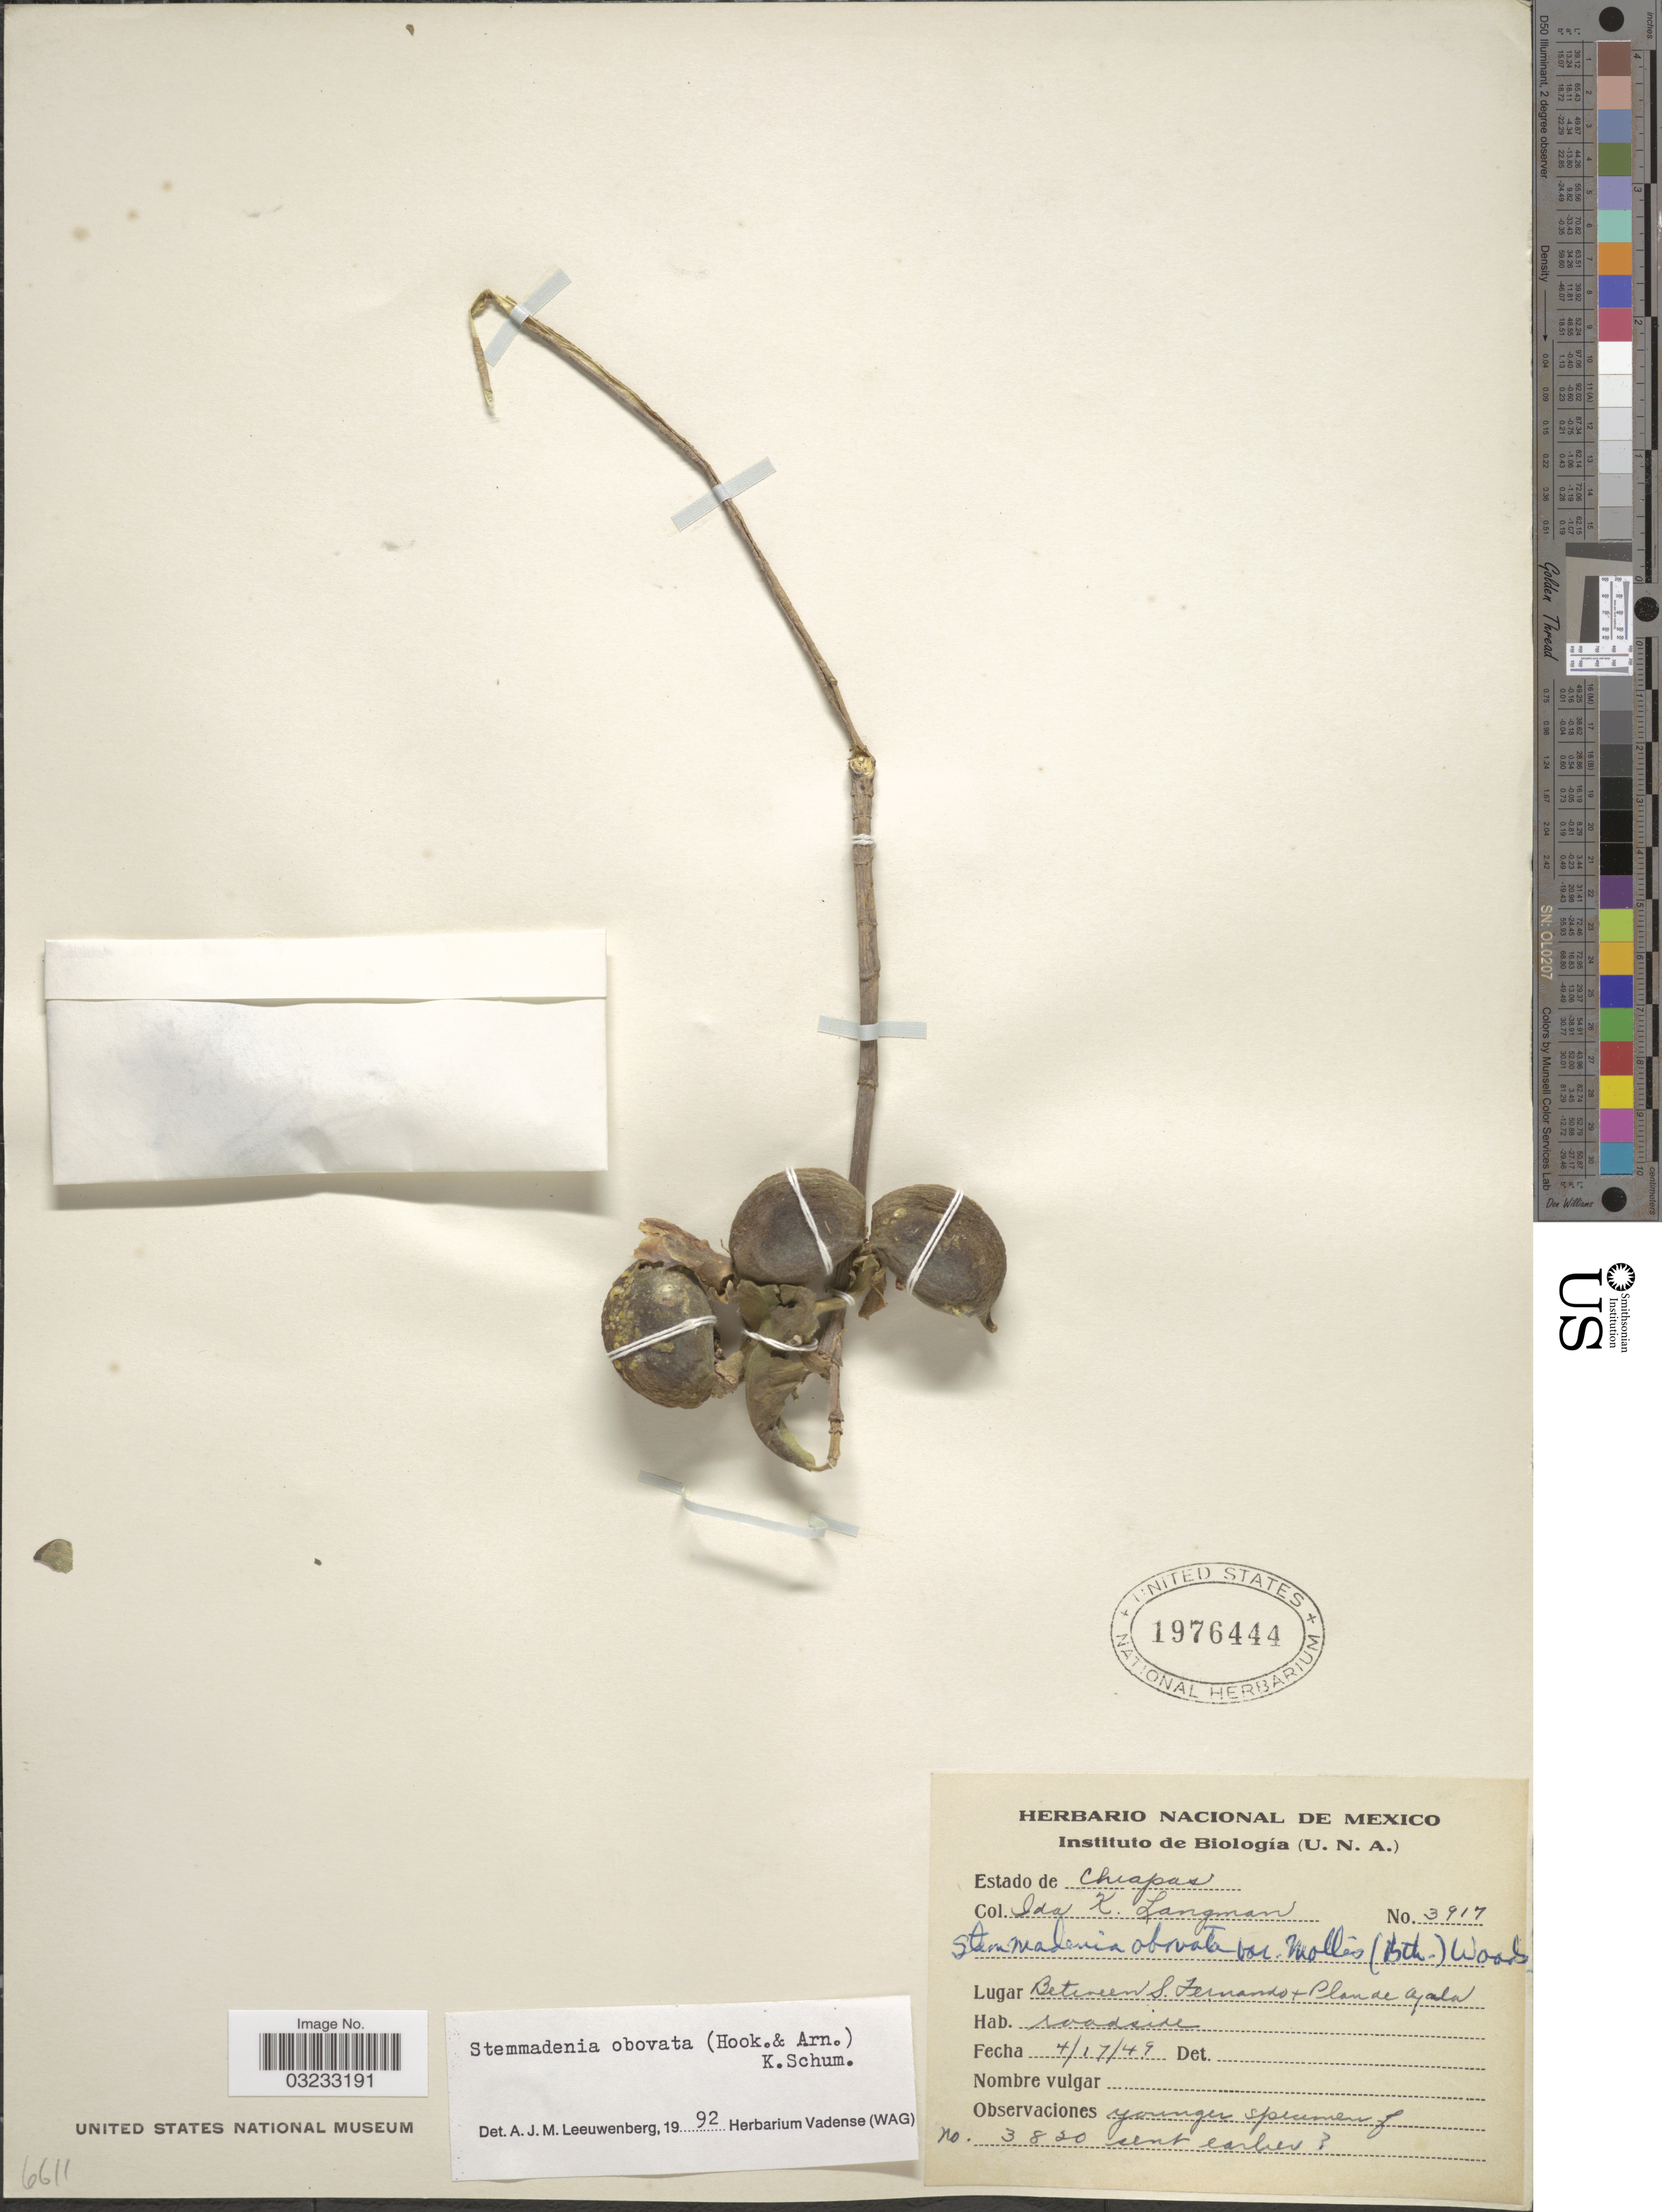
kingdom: Plantae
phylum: Tracheophyta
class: Magnoliopsida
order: Gentianales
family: Apocynaceae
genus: Stemmadenia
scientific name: Stemmadenia obovata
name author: (Hook. & Arn.) K. Schum.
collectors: I. K. Langman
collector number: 3917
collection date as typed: Transcribed d/m/y: 17/4/49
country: Mexico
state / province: Chiapas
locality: Between S. Fernando & Plan de Ayala.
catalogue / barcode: US 1976444